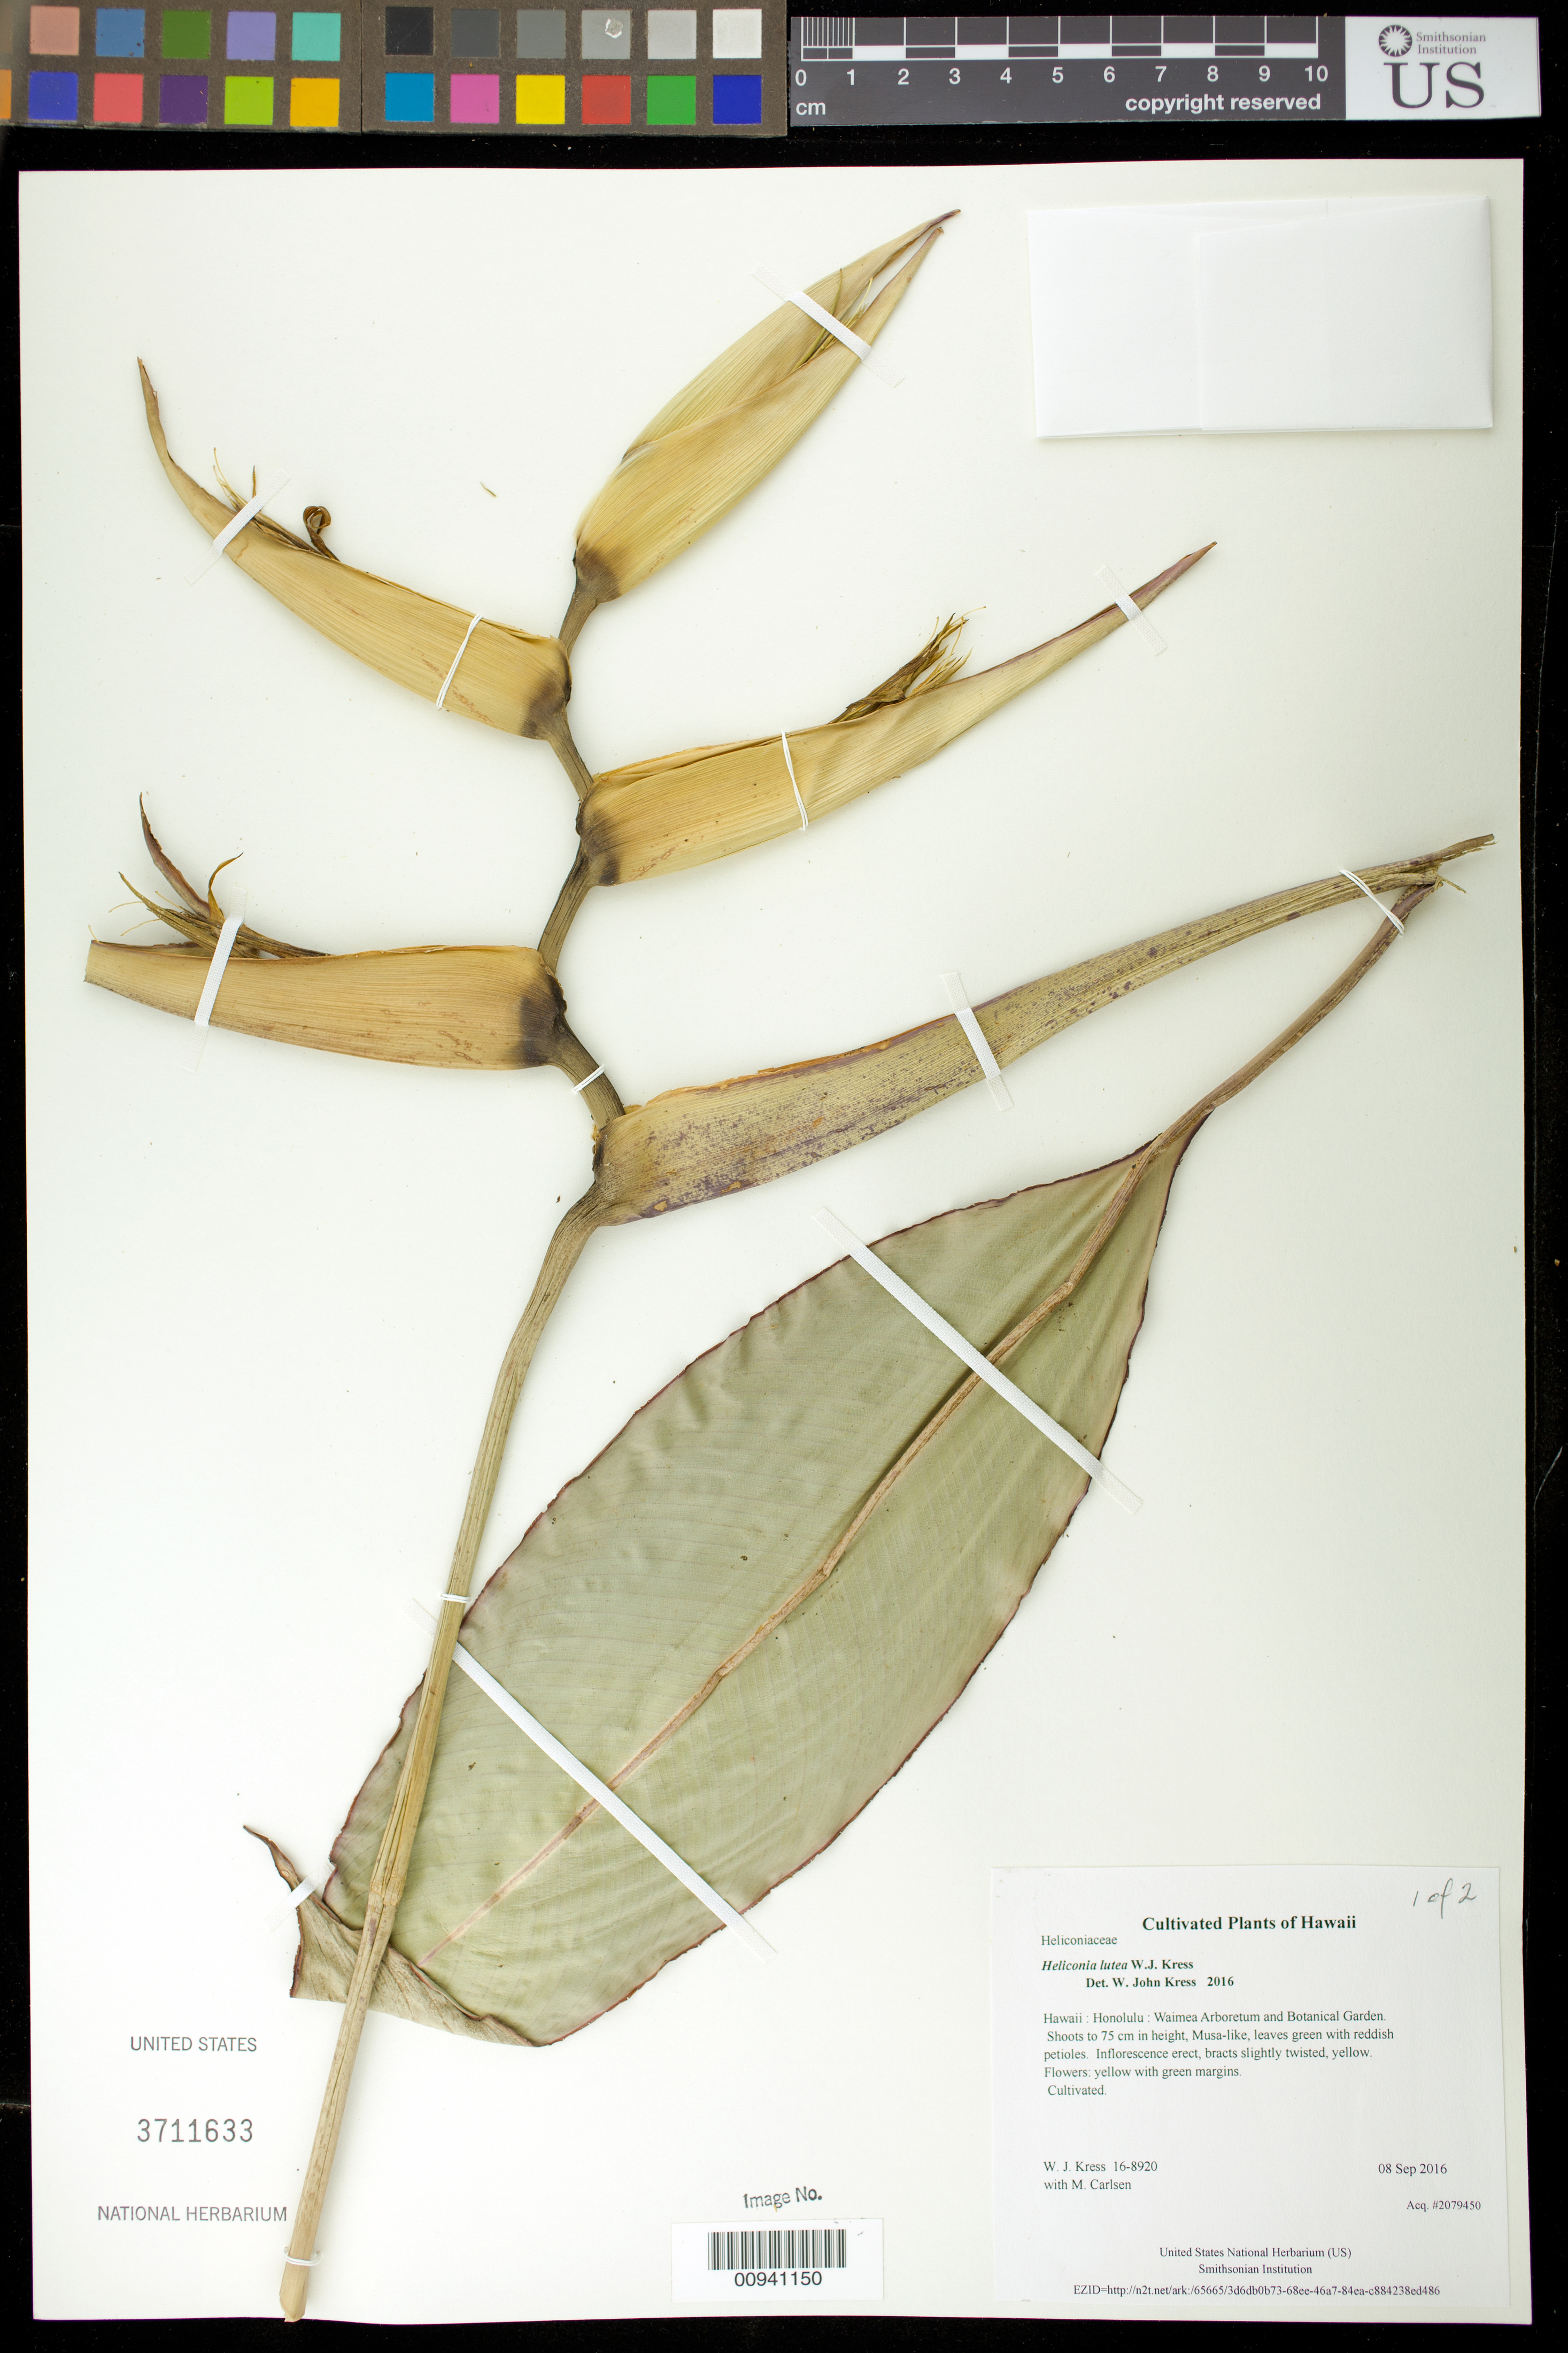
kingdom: Plantae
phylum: Tracheophyta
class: Liliopsida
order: Zingiberales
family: Heliconiaceae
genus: Heliconia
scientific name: Heliconia lutea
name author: W.J. Kress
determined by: Kress, W. J., (US), Smithsonian Institution - National Museum of Natural History (UNITED STATES)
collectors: W. J. Kress & M. M. Carlsen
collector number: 16-8920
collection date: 2016-09-08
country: United States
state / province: Hawaii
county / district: Honolulu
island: Oahu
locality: Waimea Arboretum and Botanical Garden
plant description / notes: Frozen tissue stored in Biorepository at AG5NO15; dried tissue stored at AG5NO16.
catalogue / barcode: US 3711633